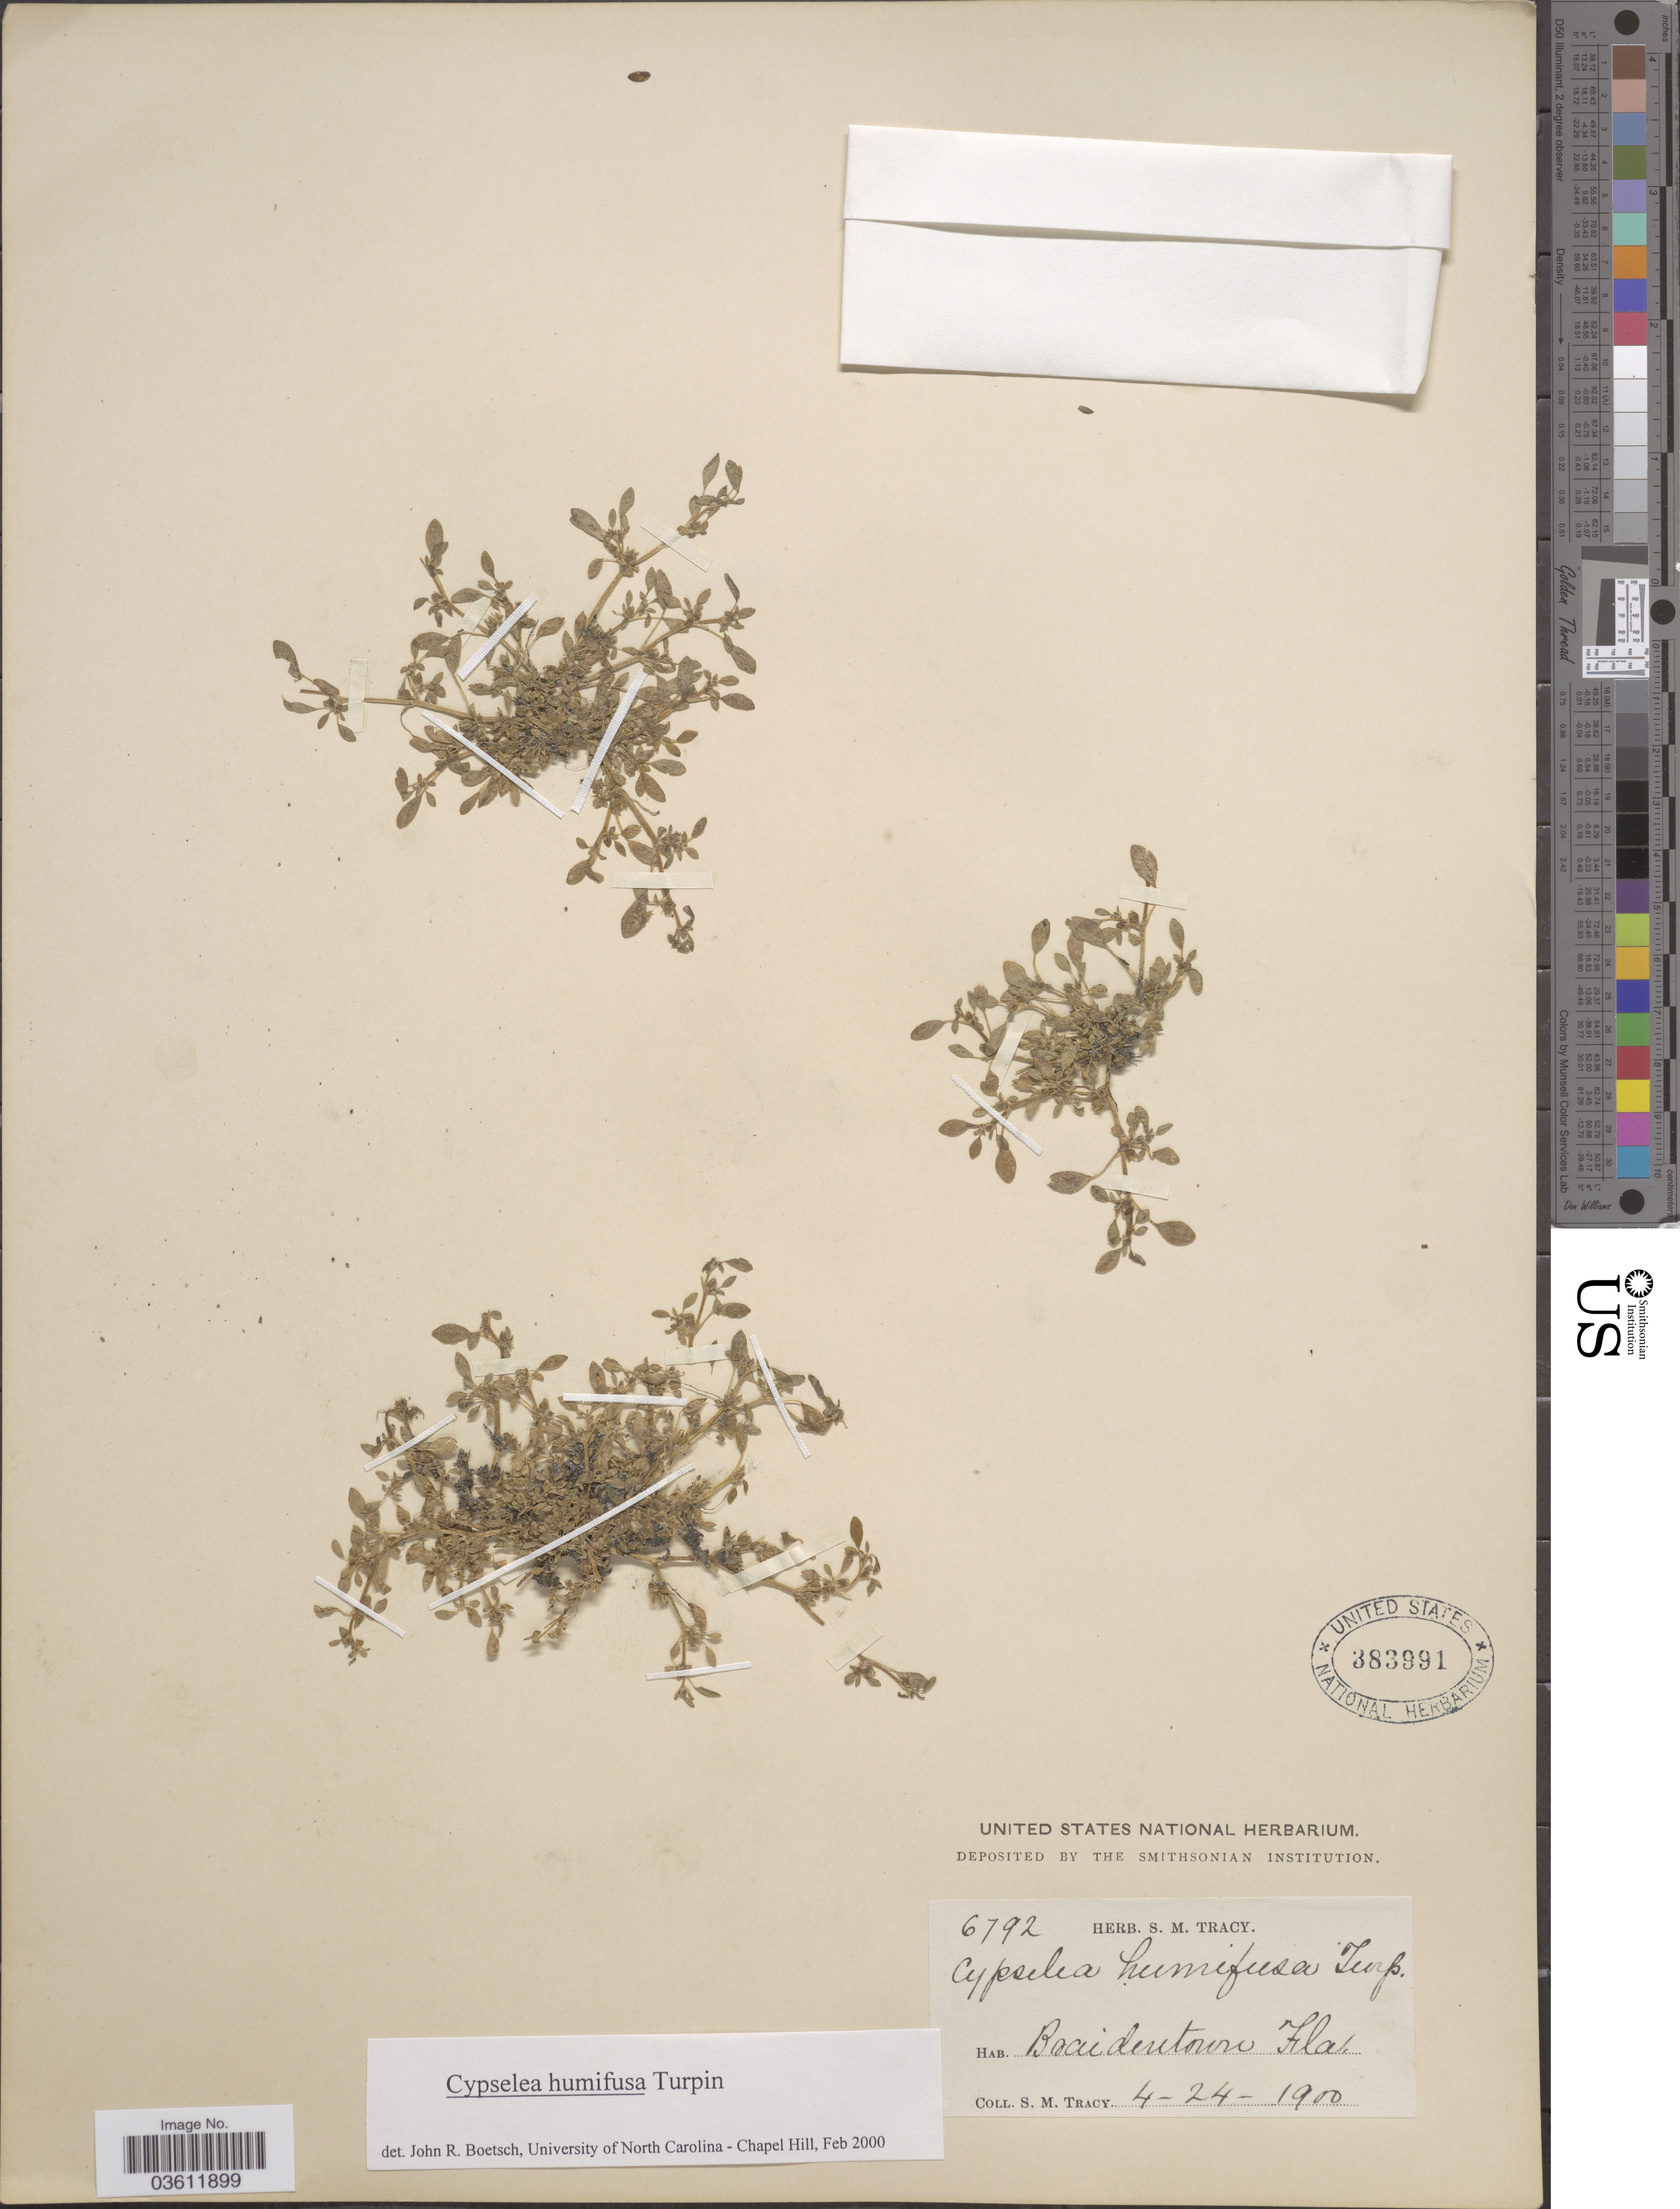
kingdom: Plantae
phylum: Tracheophyta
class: Magnoliopsida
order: Caryophyllales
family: Aizoaceae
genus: Sesuvium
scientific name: Sesuvium humifusum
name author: (Turpin) Bohley & G. Kadereit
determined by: Strong, Mark T., (BOT), Smithsonian Institution - National Museum of Natural History (UNITED STATES)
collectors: S. M. Tracy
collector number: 6792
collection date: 1900-04-24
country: United States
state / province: Florida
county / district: Manatee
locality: Braidentown (present day: Bradenton)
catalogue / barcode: US 383991